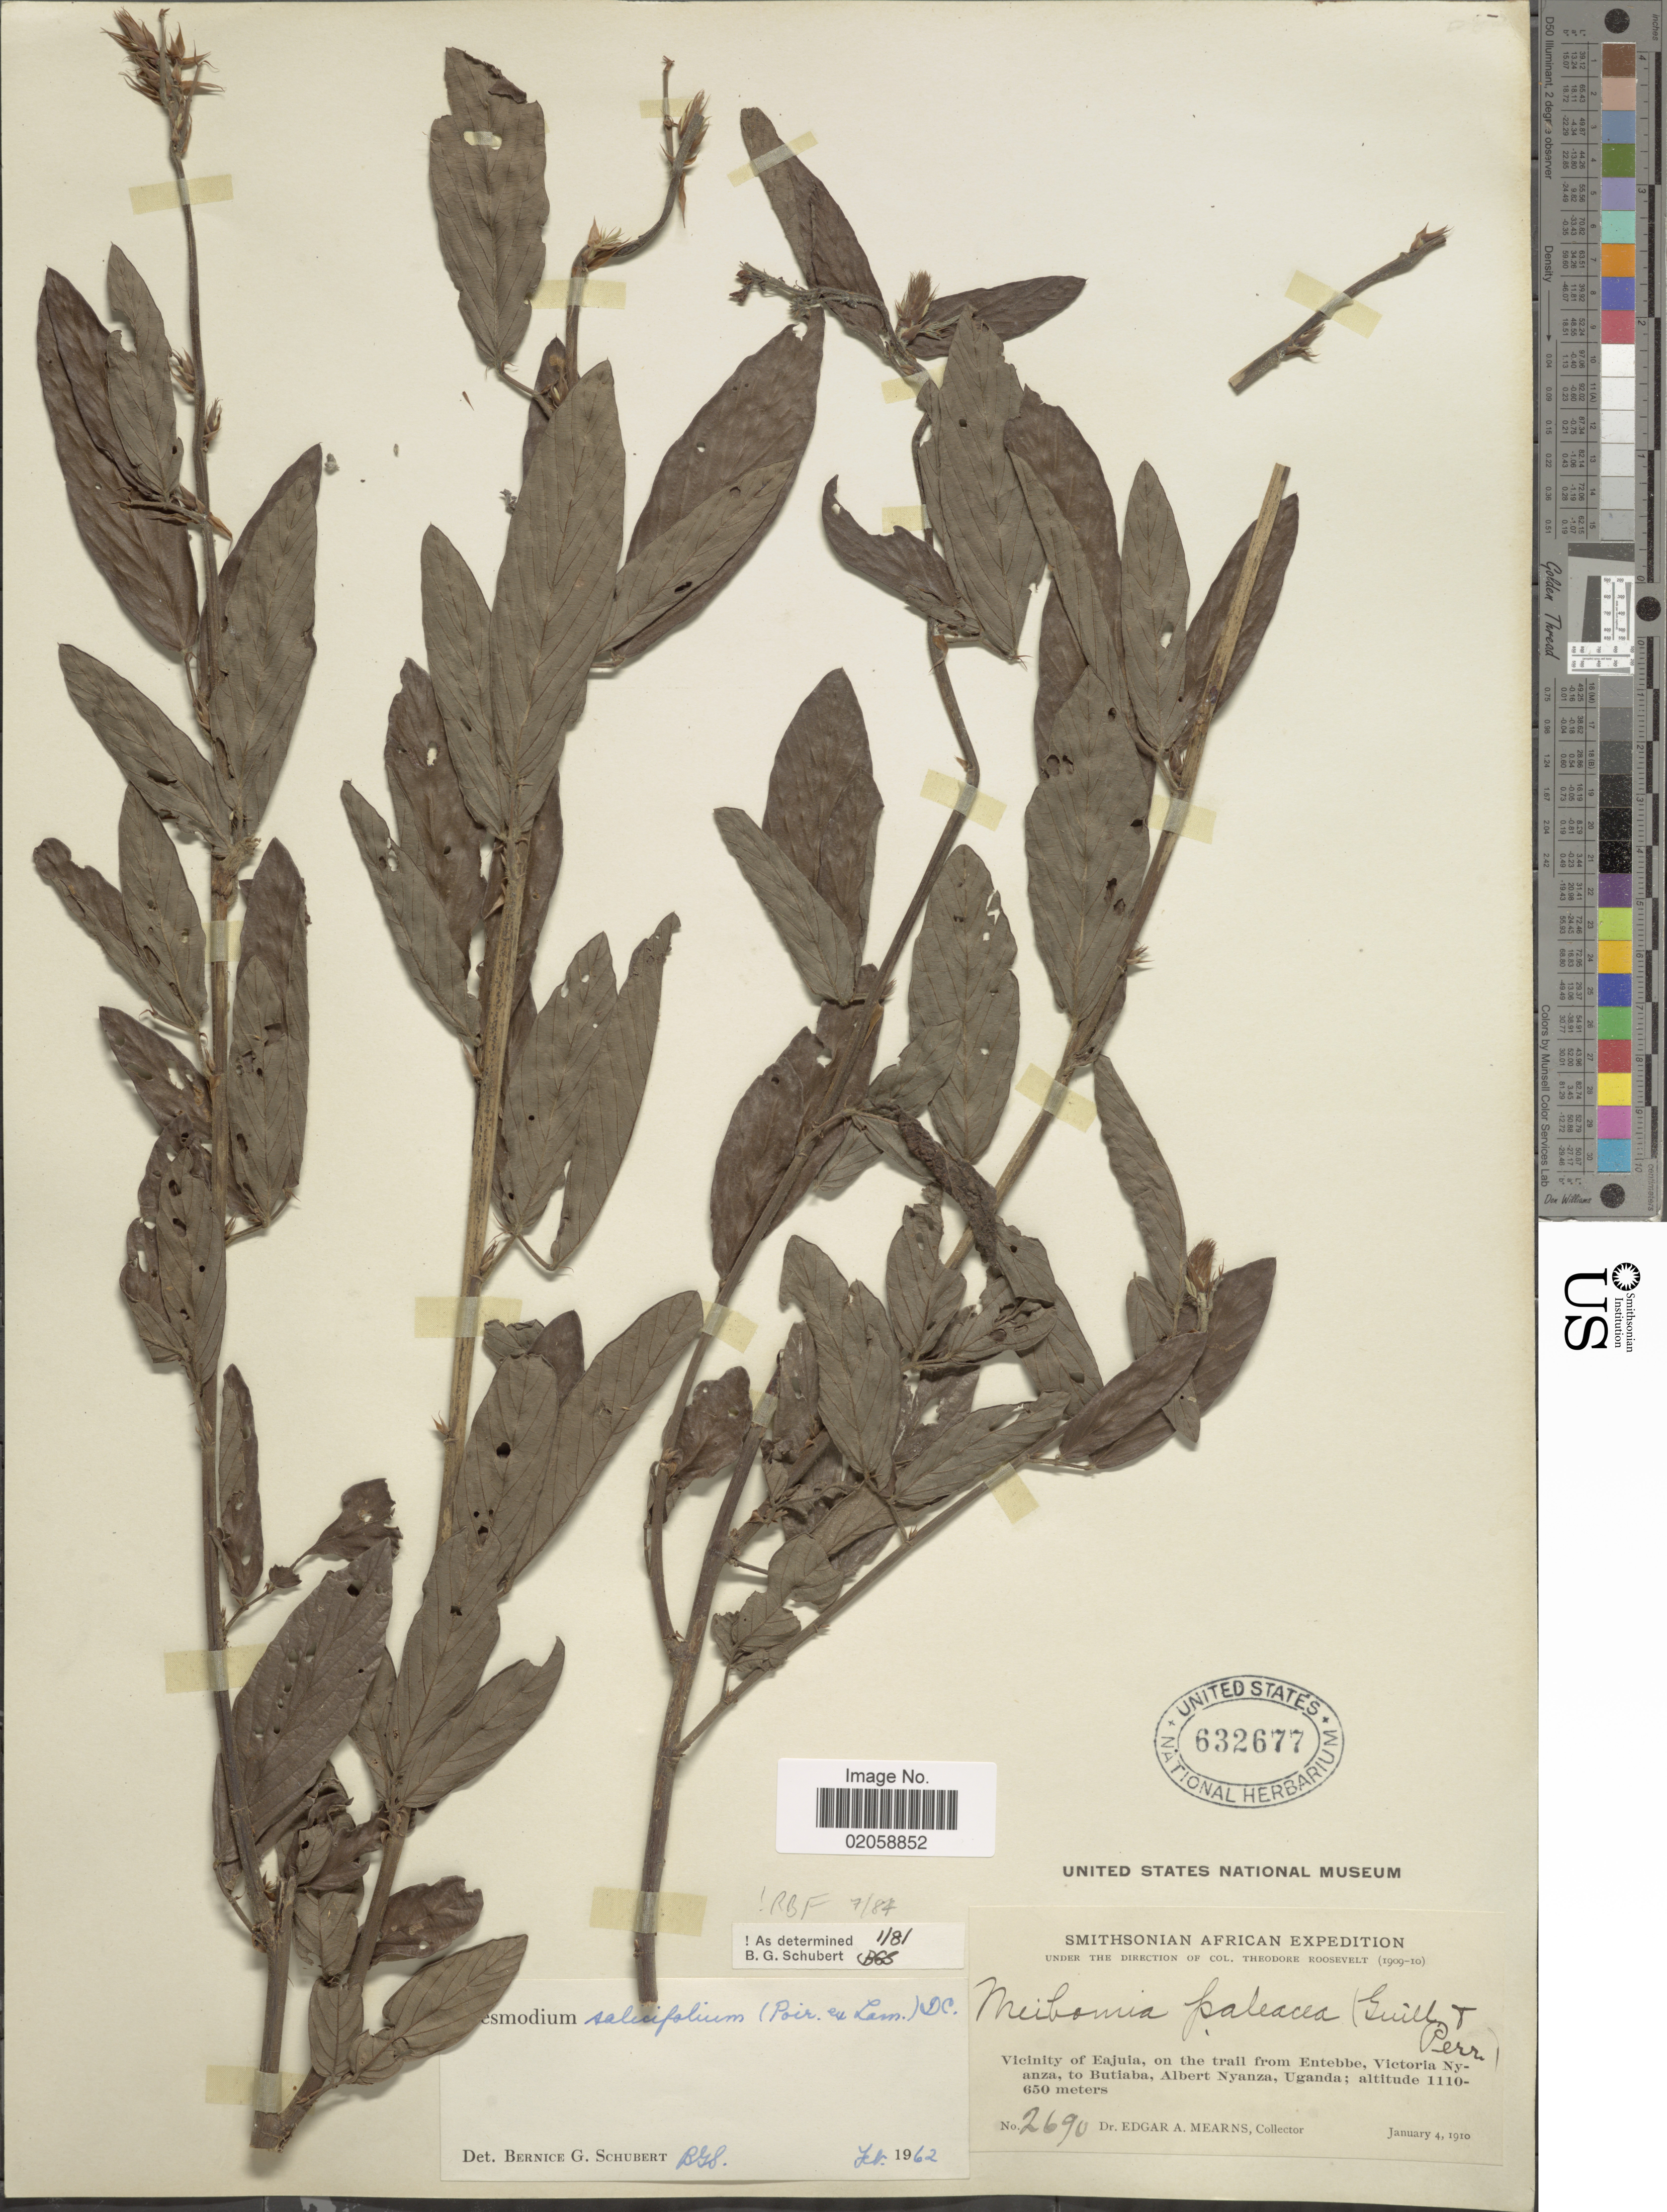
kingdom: Plantae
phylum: Tracheophyta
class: Magnoliopsida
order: Fabales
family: Fabaceae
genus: Pleurolobus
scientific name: Pleurolobus salicifolius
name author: (Poir.) H. Ohashi & K. Ohashi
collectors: E. A. Mearns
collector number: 2690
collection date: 1910-01-04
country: Uganda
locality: Vicinity of Eajuia, on the trail from Entebbe, Victoria Nyanza, to Butiaba, Albert Nyanza, Uganda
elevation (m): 650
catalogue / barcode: US 632677